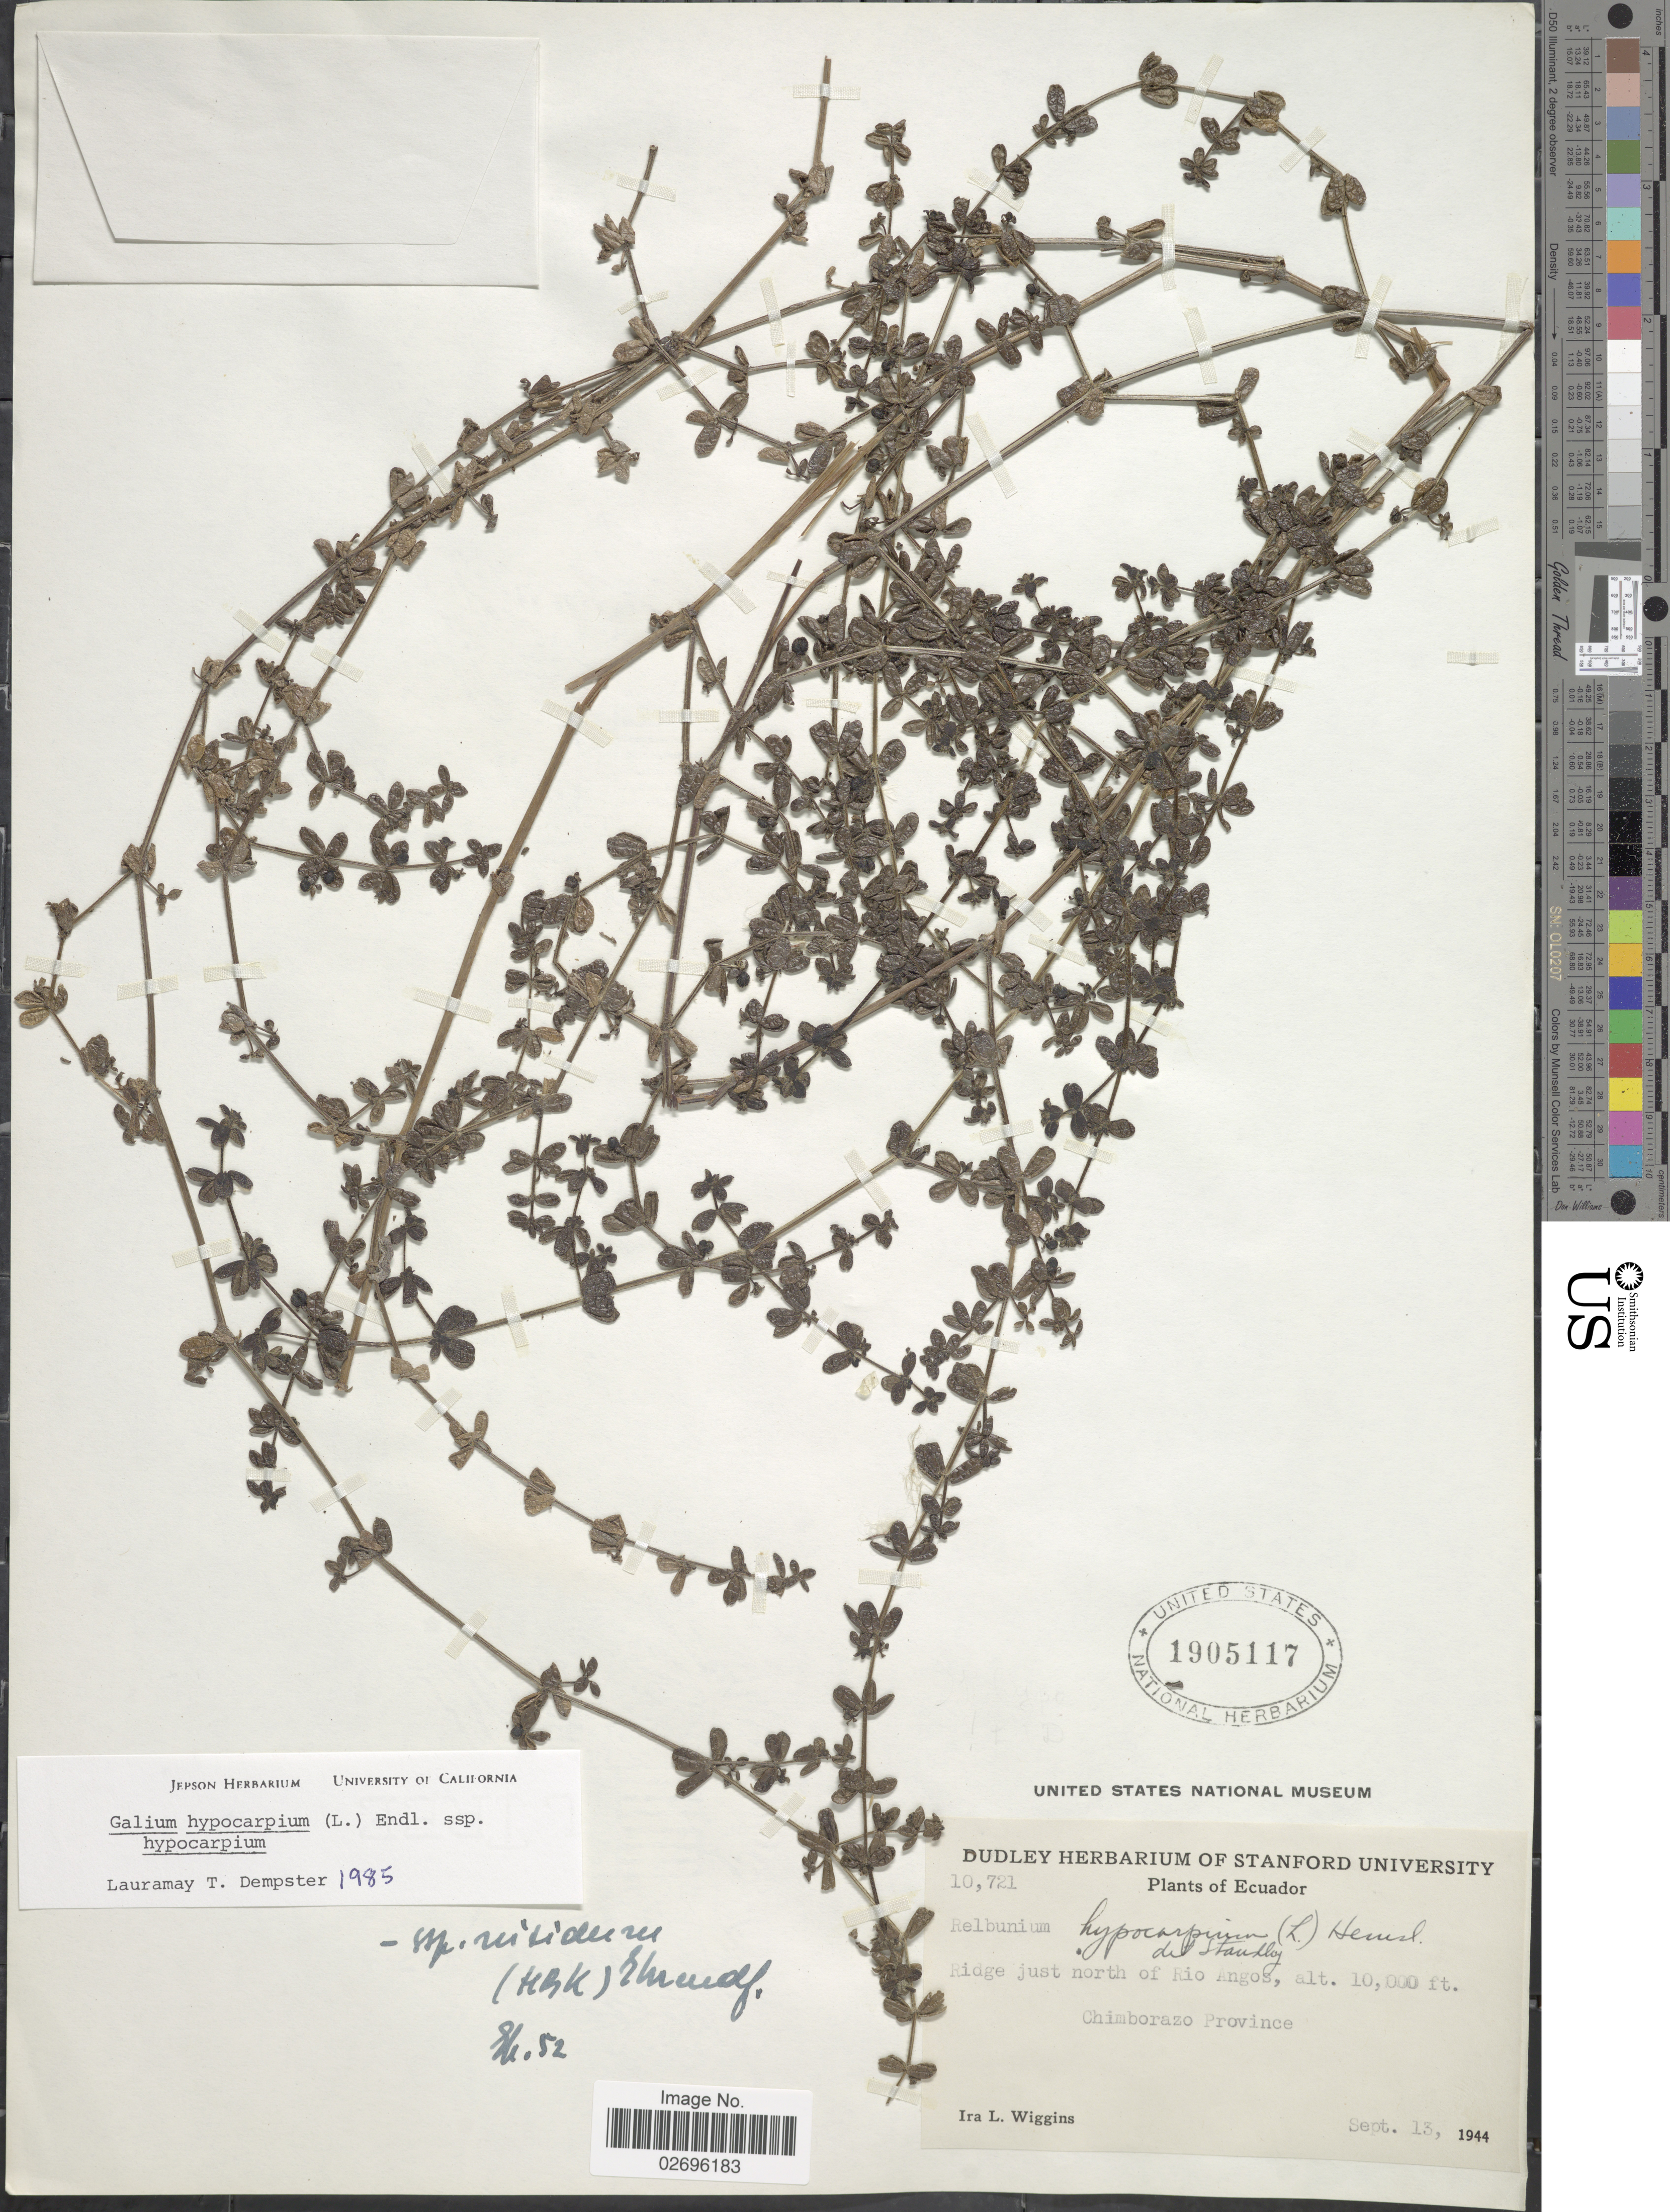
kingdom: Plantae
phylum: Tracheophyta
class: Magnoliopsida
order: Gentianales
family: Rubiaceae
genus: Galium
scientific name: Galium hypocarpium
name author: (L.) Endl. ex Griseb.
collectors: I. L. Wiggins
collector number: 10721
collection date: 1944-09-13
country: Ecuador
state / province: Chimborazo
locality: Ridge just north of Rio Angos.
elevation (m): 3048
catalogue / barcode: US 1905117